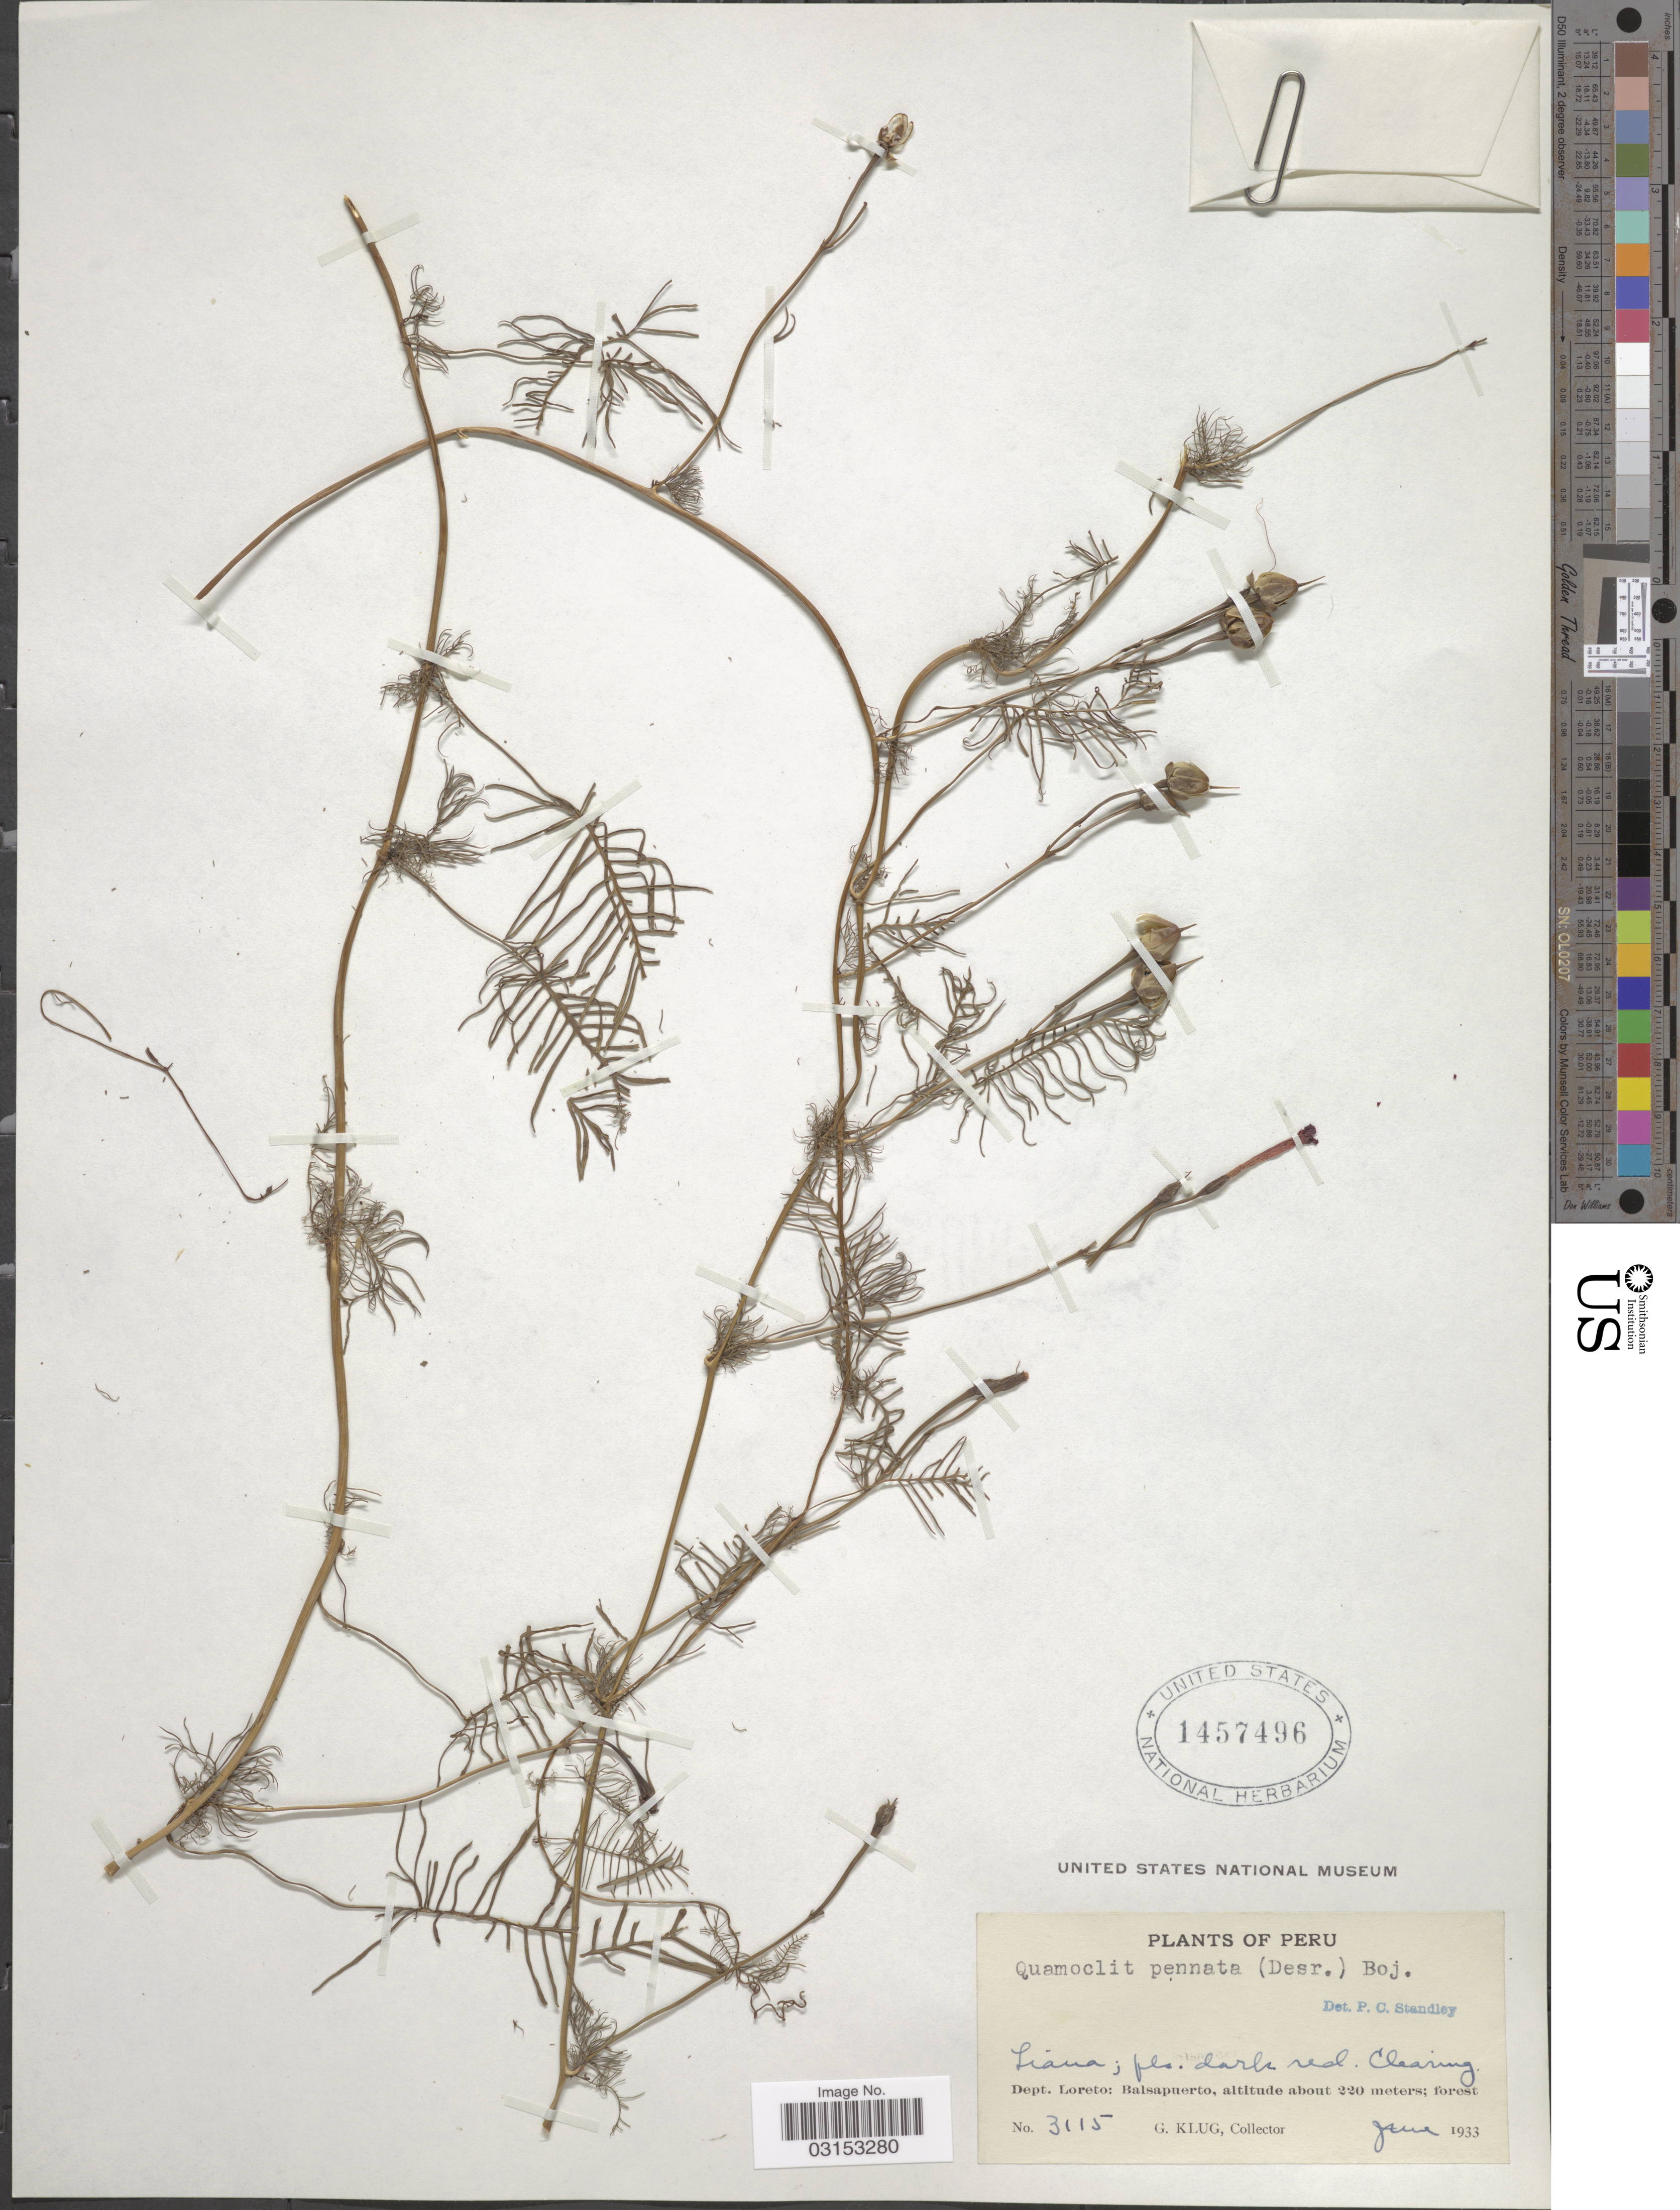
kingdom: Plantae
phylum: Tracheophyta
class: Magnoliopsida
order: Solanales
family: Convolvulaceae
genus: Ipomoea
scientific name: Ipomoea quamoclit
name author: L.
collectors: G. Klug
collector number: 3115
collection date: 1933-06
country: Peru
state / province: Loreto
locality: Dept. Loreto: Balsapuerto.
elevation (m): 220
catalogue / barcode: US 1457496